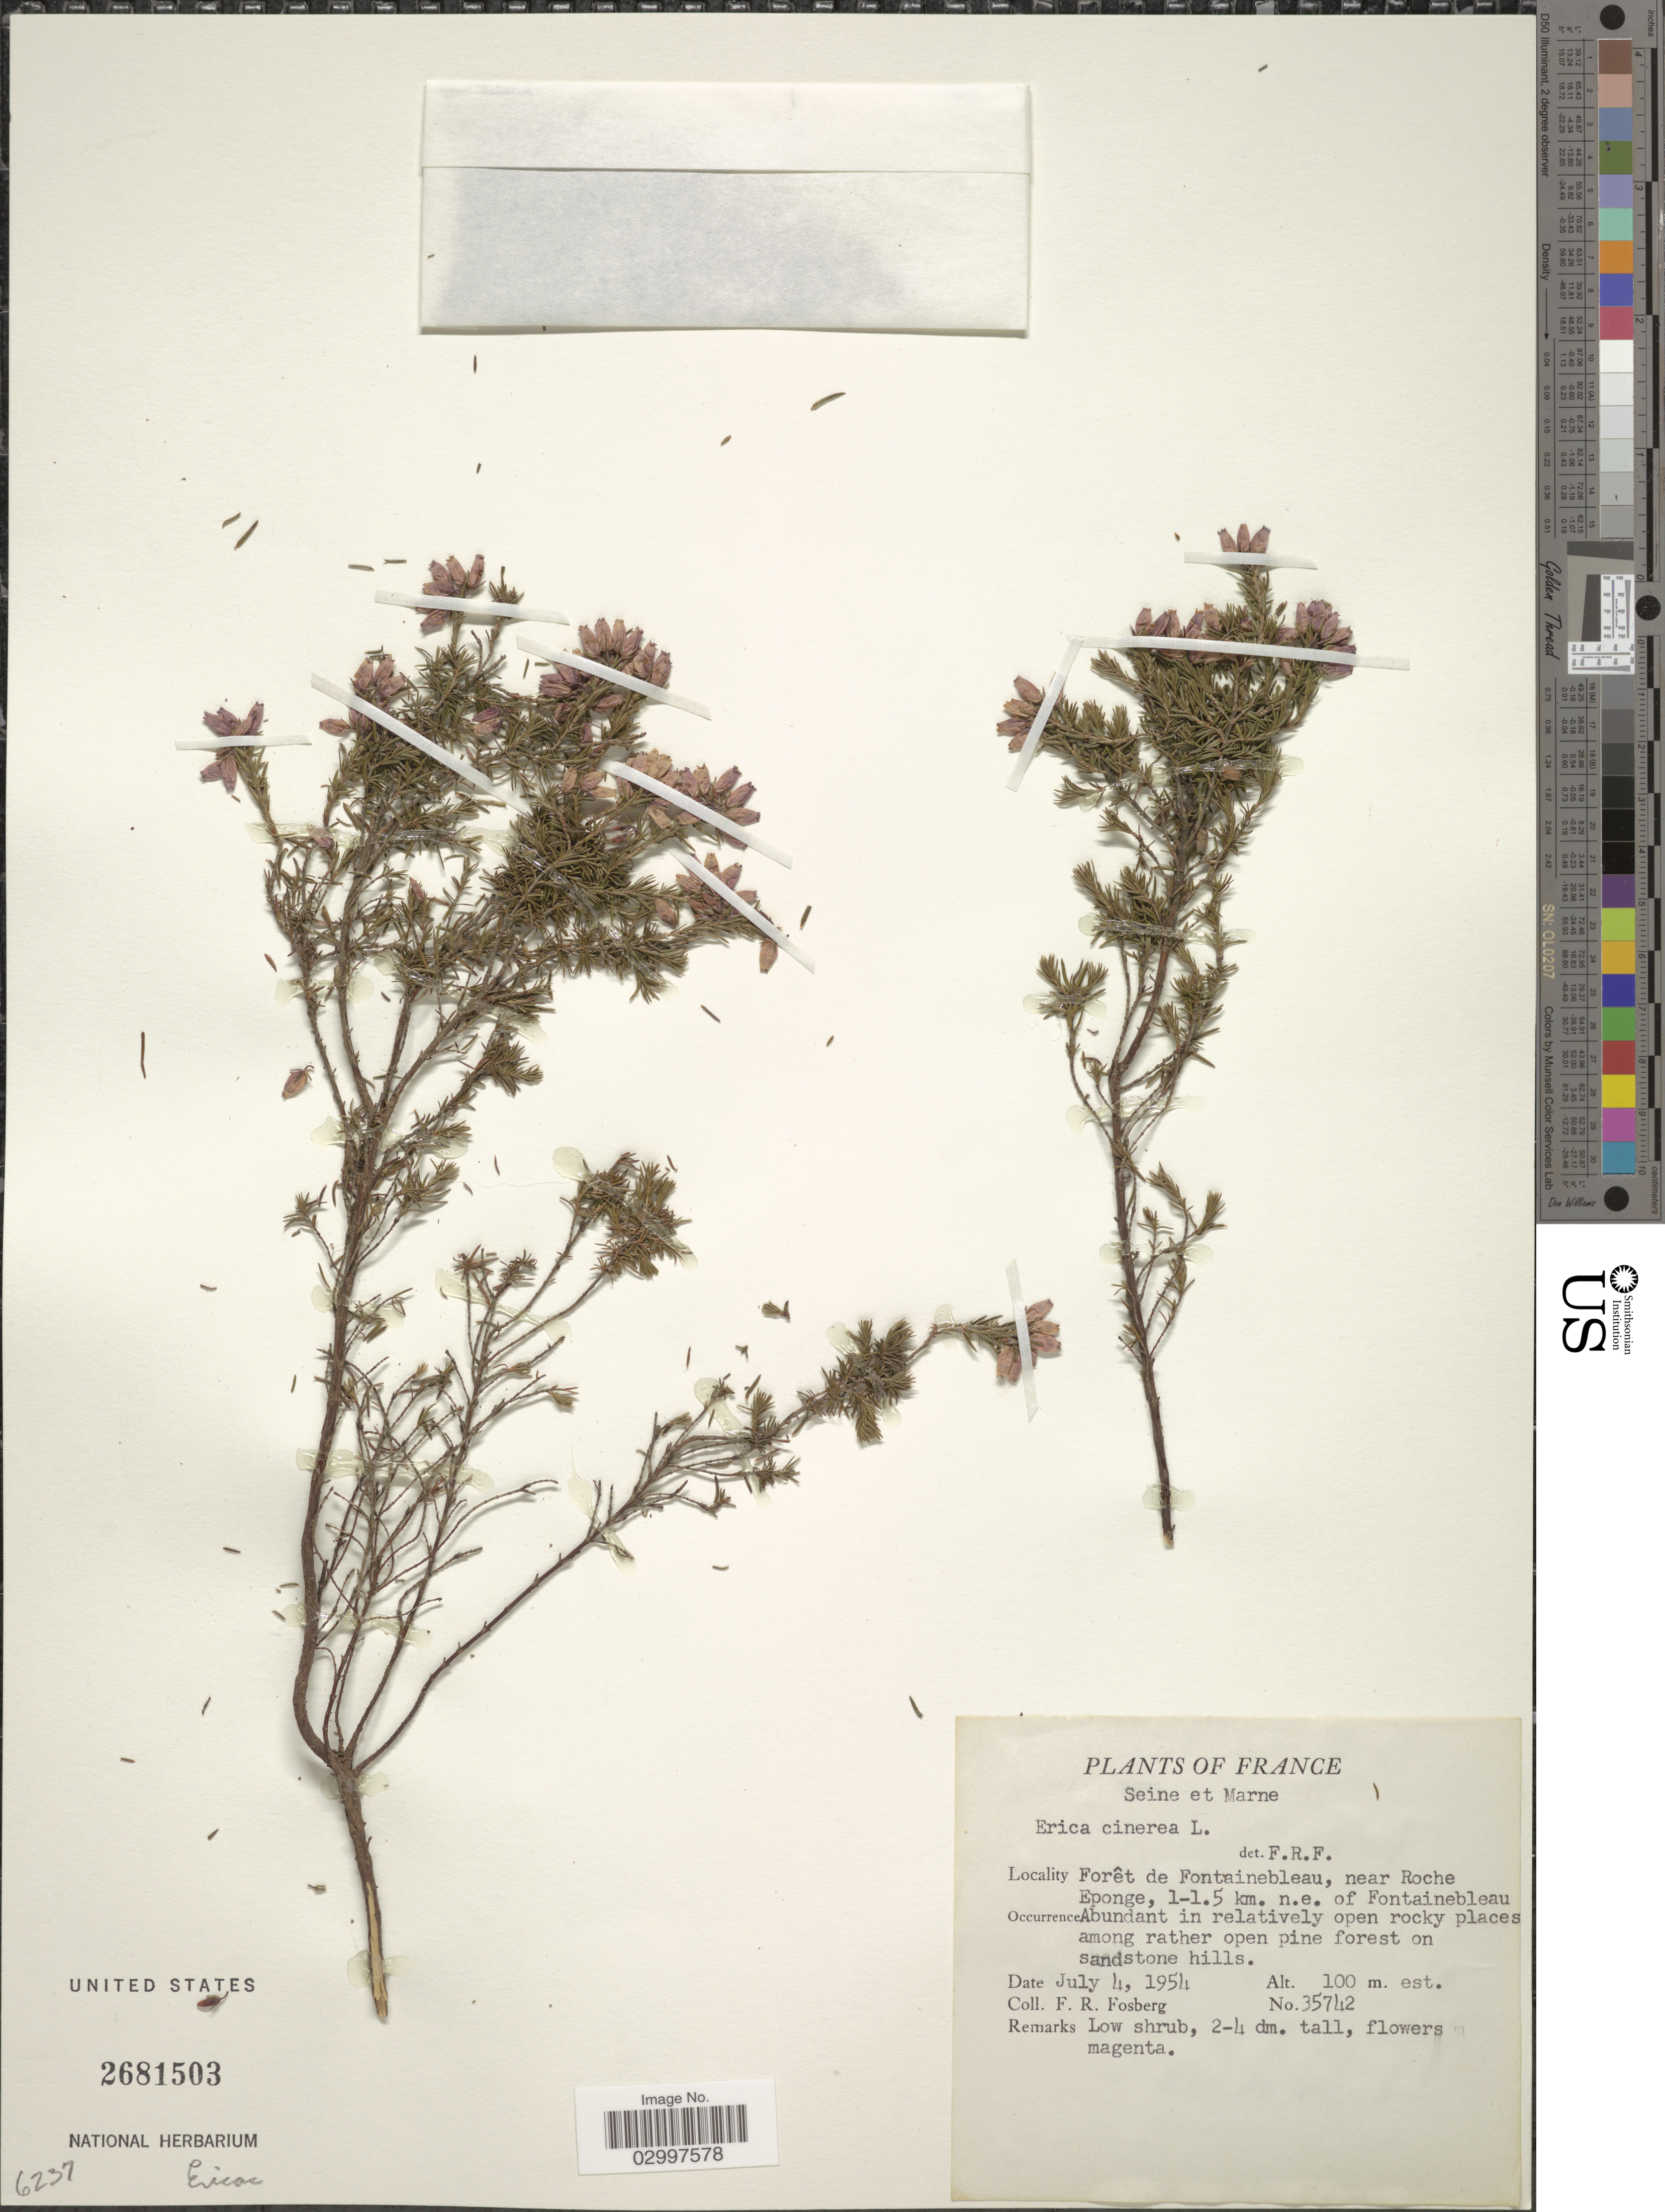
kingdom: Plantae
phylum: Tracheophyta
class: Magnoliopsida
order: Ericales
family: Ericaceae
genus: Erica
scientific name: Erica cinerea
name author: L.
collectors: F. R. Fosberg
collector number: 35742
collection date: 1954-07-04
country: France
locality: Seine et Marne. Forêt de Fontainebleau, near Roche Eponge, 1-1.5 km. n.e. of Fontainebleau.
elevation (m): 100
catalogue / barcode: US 2681503